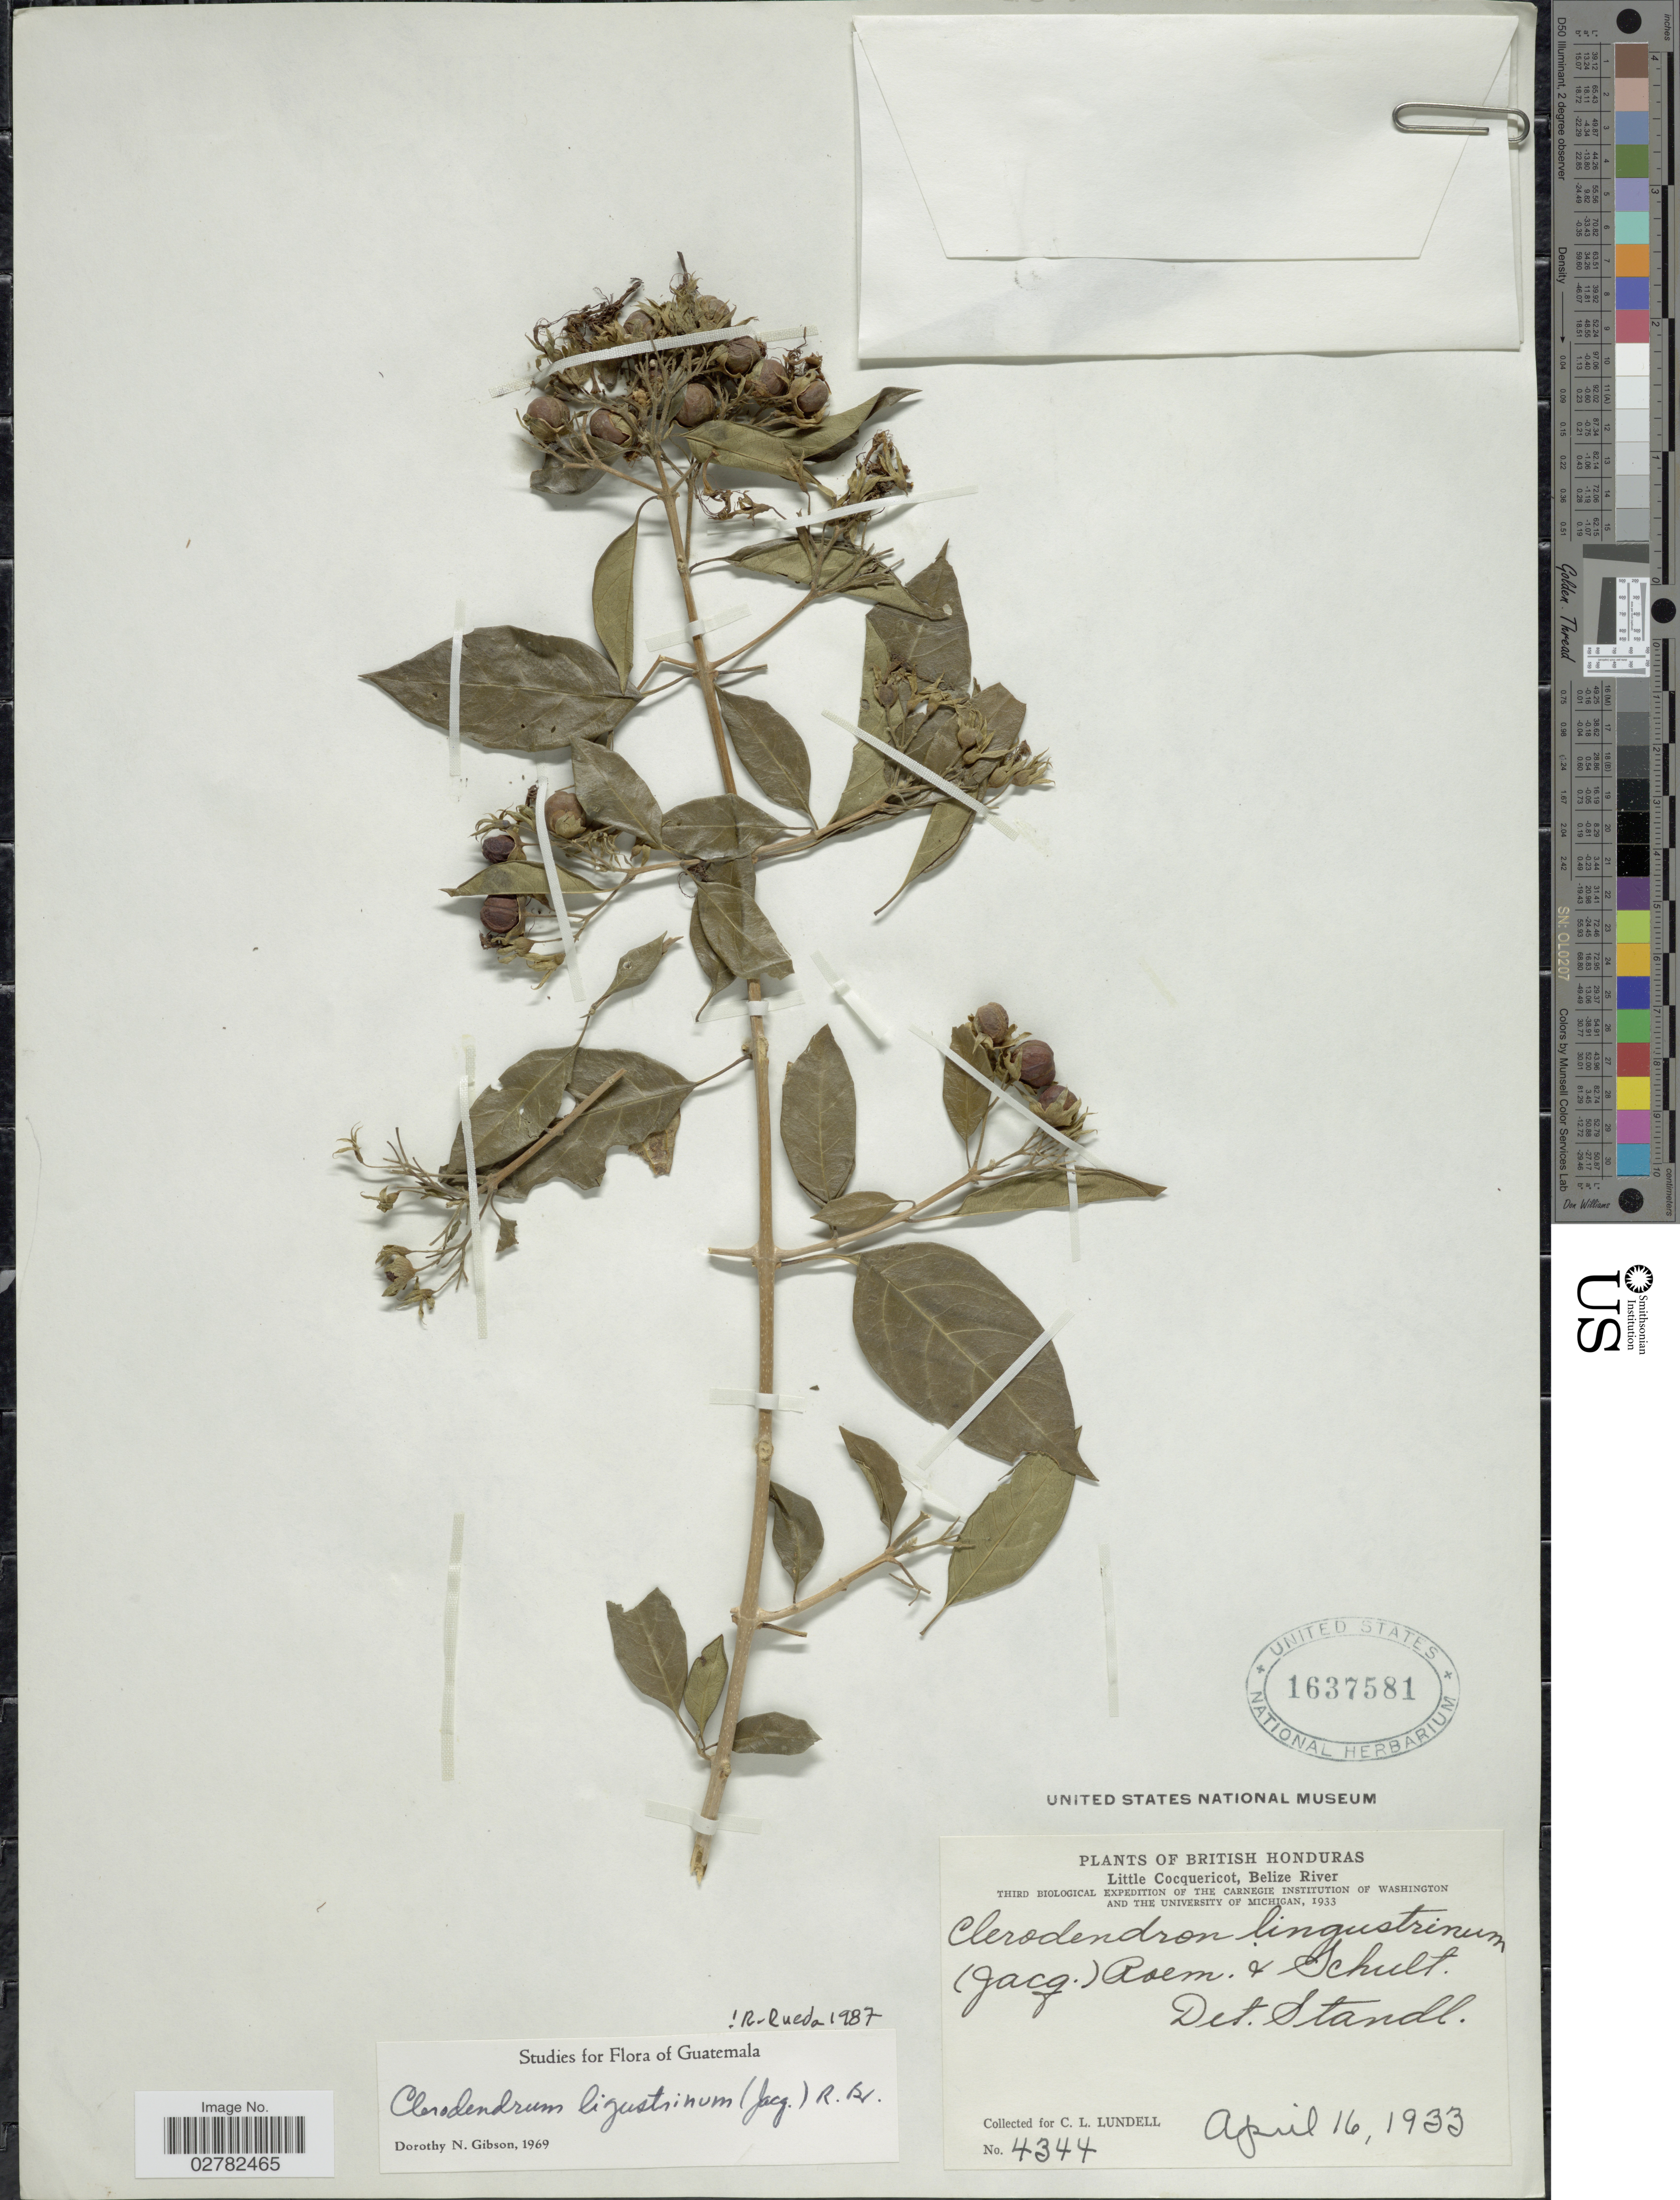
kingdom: Plantae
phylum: Tracheophyta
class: Magnoliopsida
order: Lamiales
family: Lamiaceae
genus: Clerodendrum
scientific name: Clerodendrum ligustrinum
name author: (Jacq.) R. Br.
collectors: C. L. Lundell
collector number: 4344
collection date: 1933-04-16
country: Belize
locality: British Honduras, Little Cocquericot, Belize River.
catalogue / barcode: US 1637581